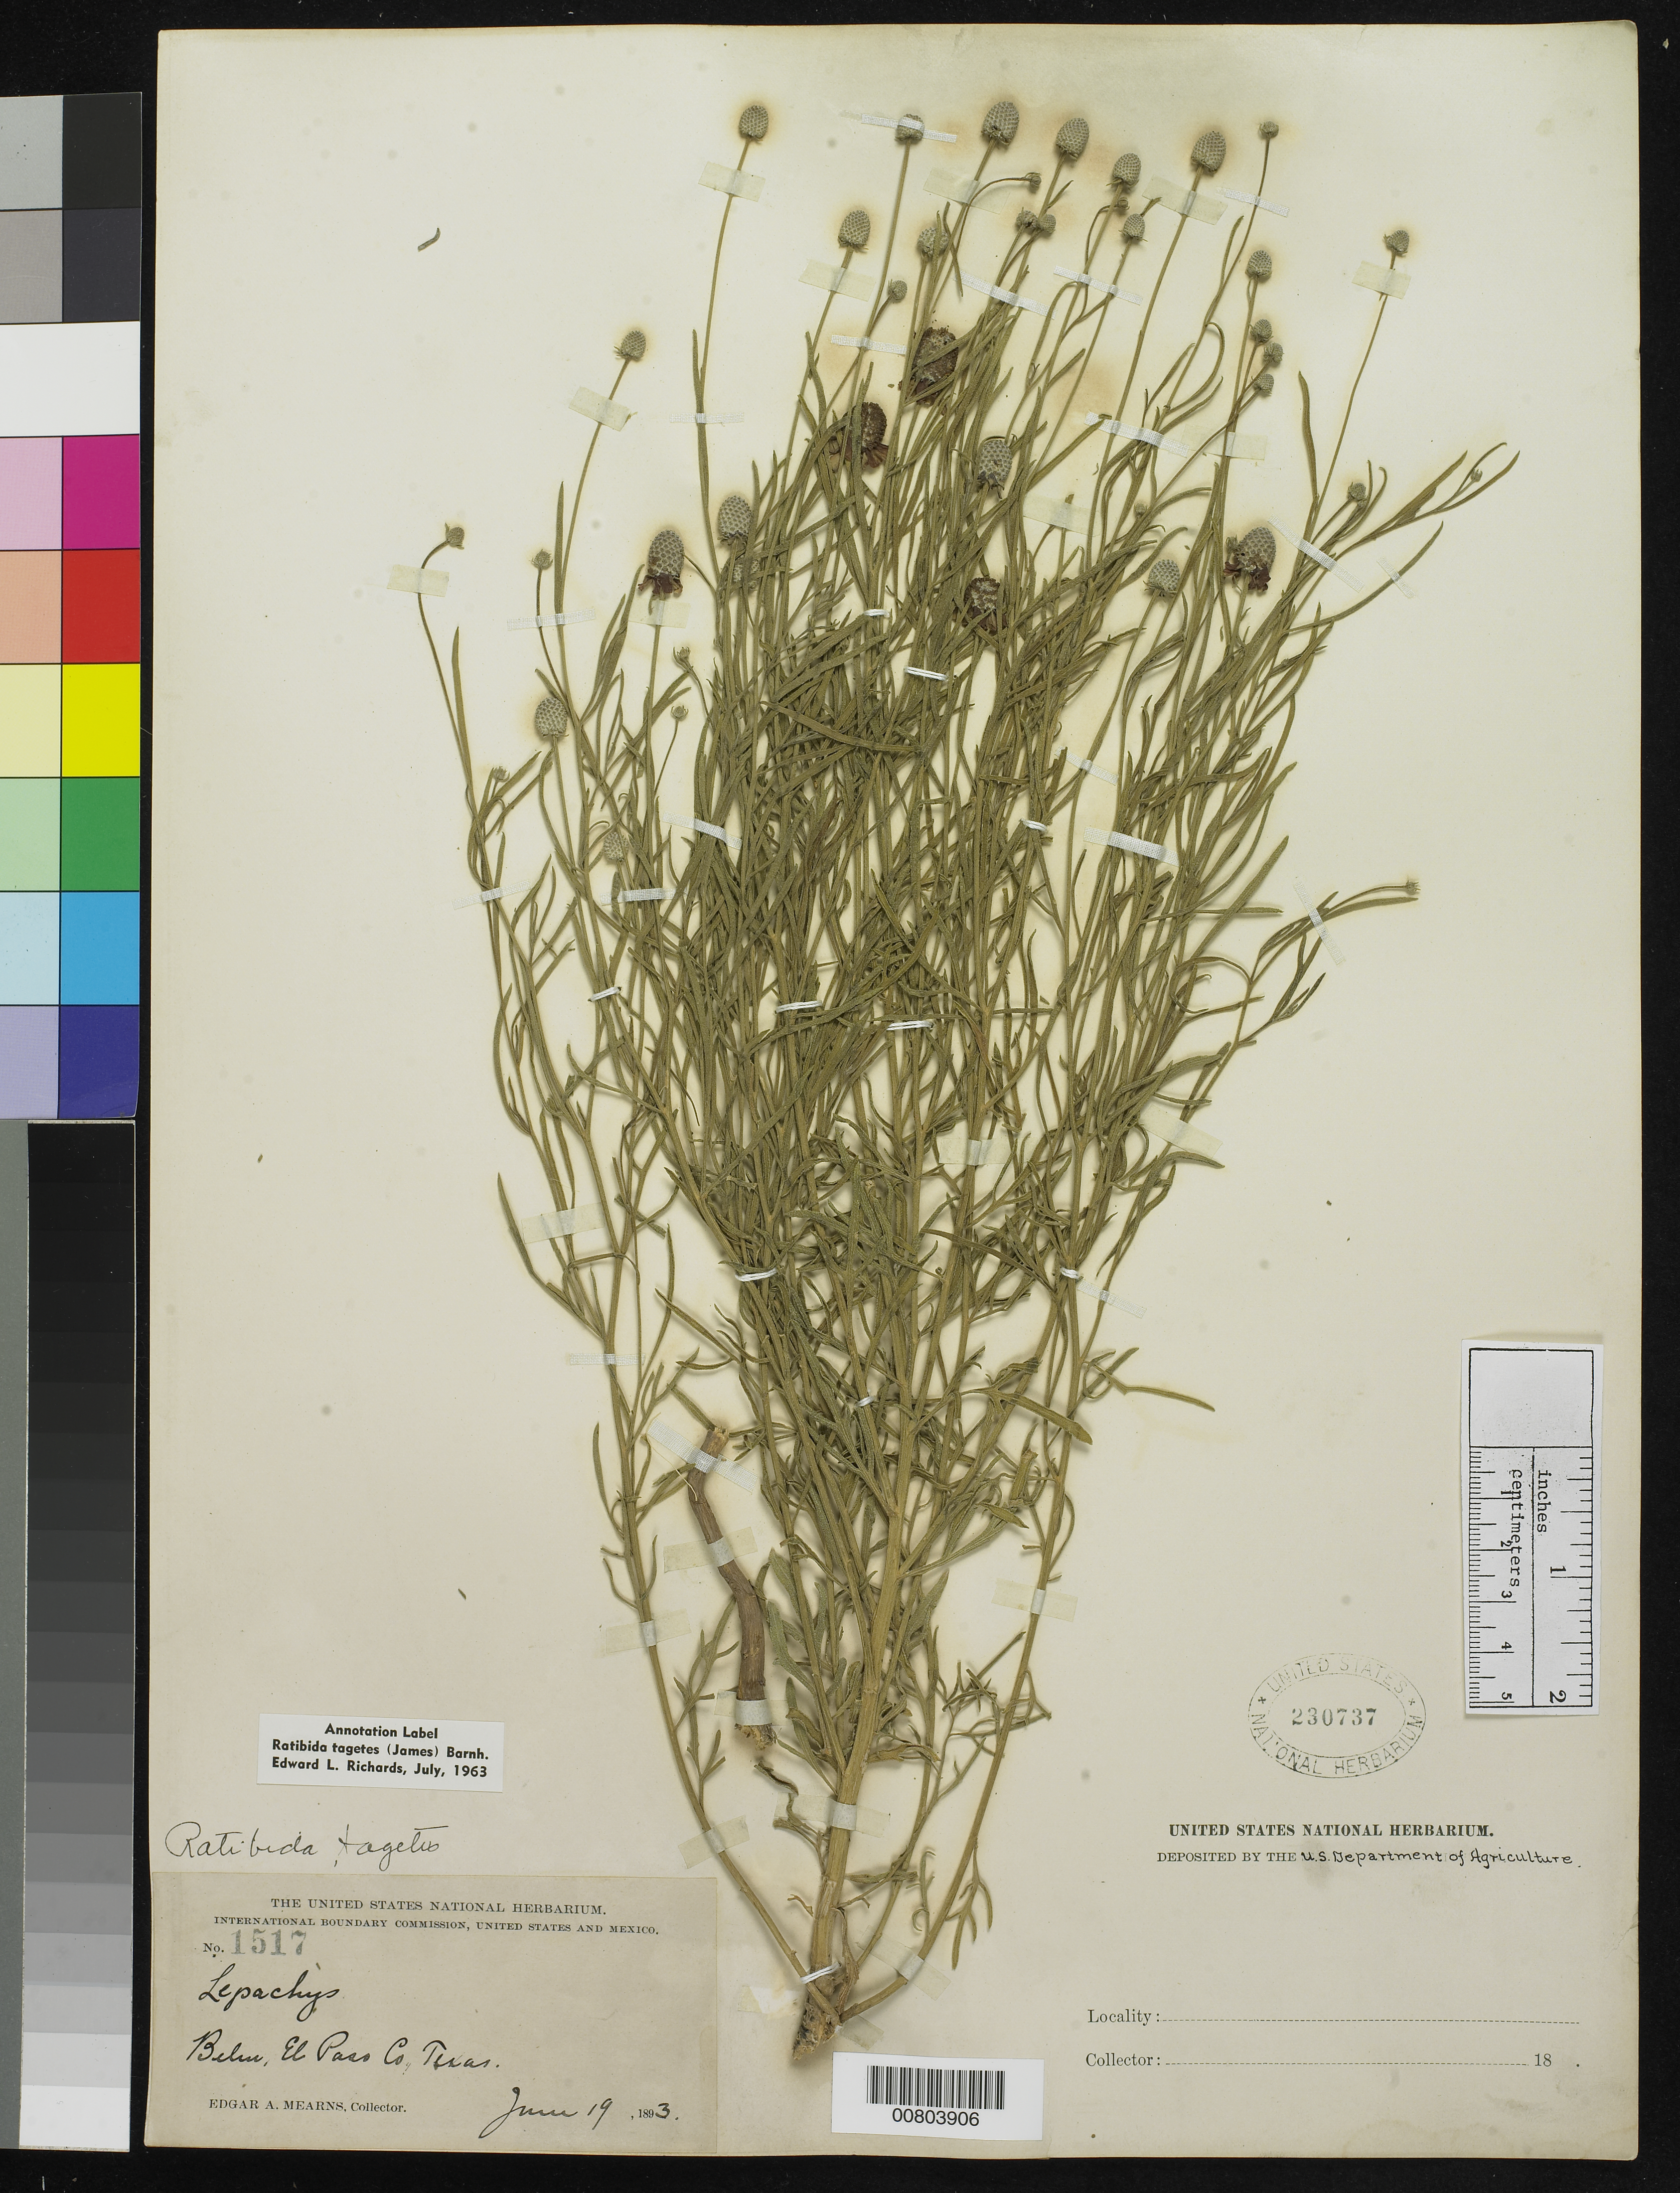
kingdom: Plantae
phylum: Tracheophyta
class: Magnoliopsida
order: Asterales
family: Asteraceae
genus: Ratibida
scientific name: Ratibida tagetes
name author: (James) Barnhart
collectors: E. A. Mearns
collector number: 1517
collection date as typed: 19 Jun 1893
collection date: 1893-06-19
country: United States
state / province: Texas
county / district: El Paso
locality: Belm, El Paso County, Texas.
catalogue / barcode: US 230737